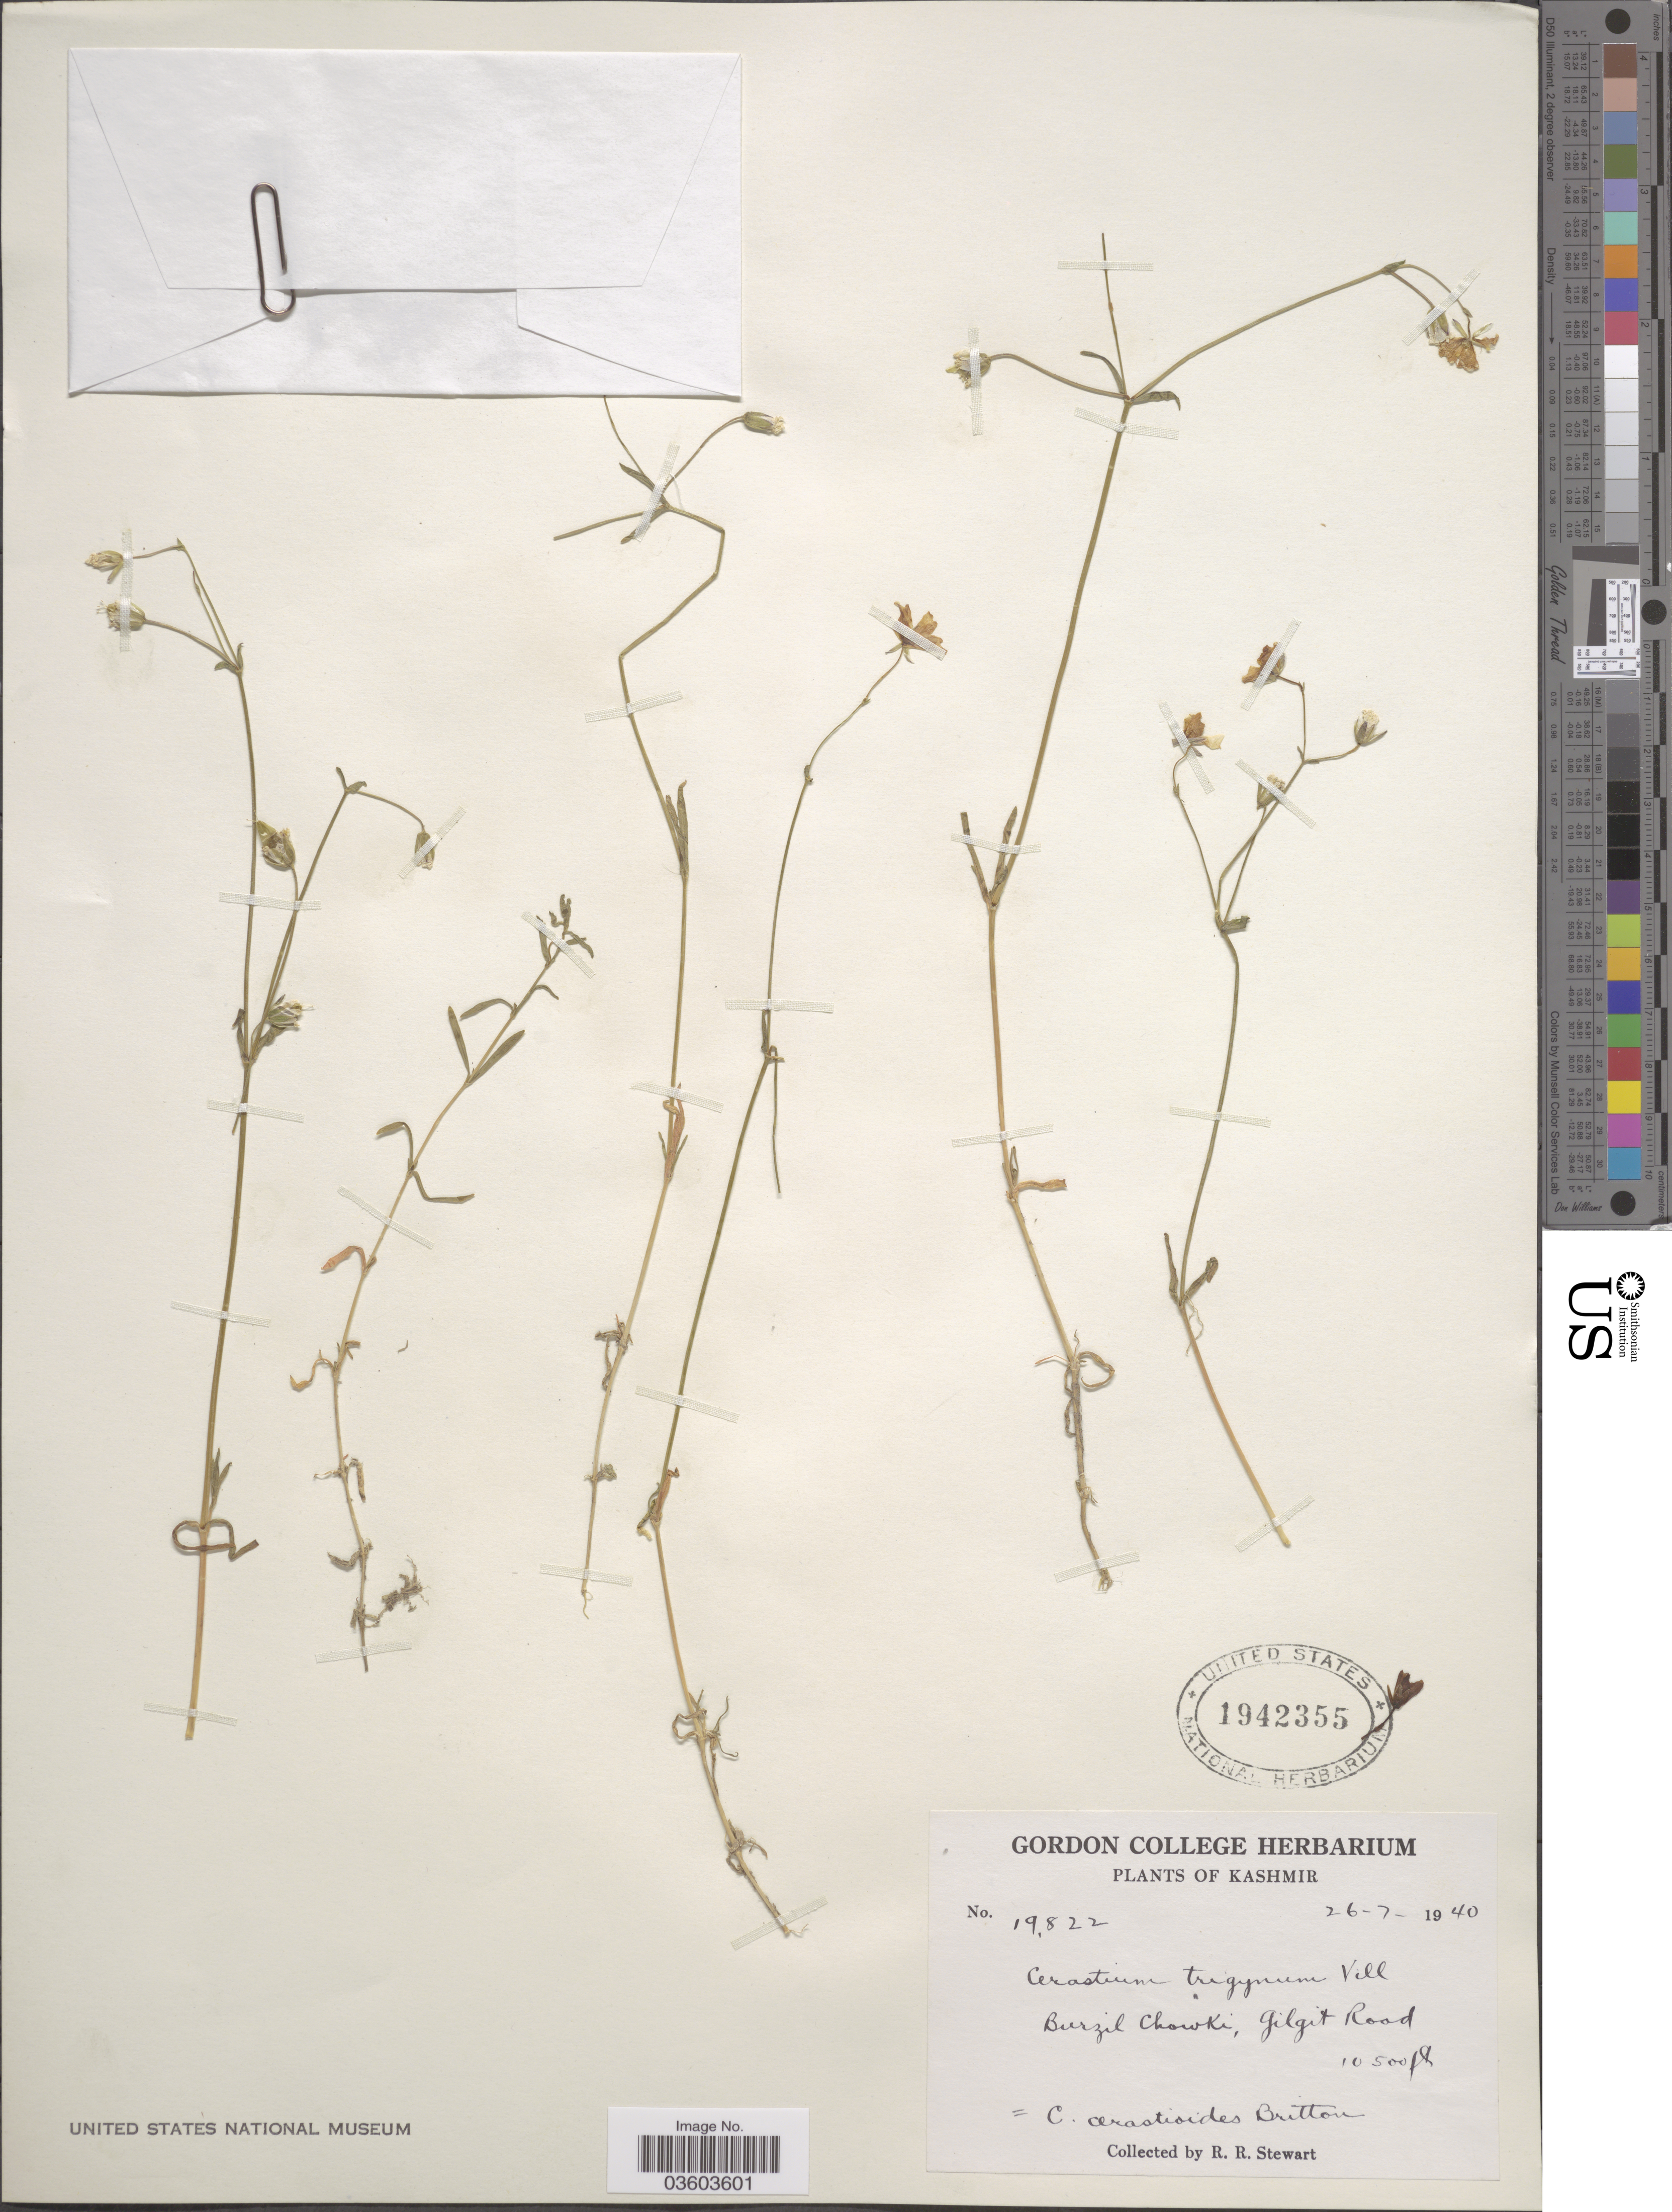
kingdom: Plantae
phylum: Tracheophyta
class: Magnoliopsida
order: Caryophyllales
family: Caryophyllaceae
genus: Dichodon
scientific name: Dichodon cerastoides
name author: (L.) Rchb.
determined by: U.S. National Herbarium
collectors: R. Stewart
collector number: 19822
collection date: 1940-07-26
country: Pakistan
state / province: Gilgit-Baltistan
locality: Kashmir. Burzil Chowki, Gilgit Road.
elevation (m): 3200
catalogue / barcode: US 1942355